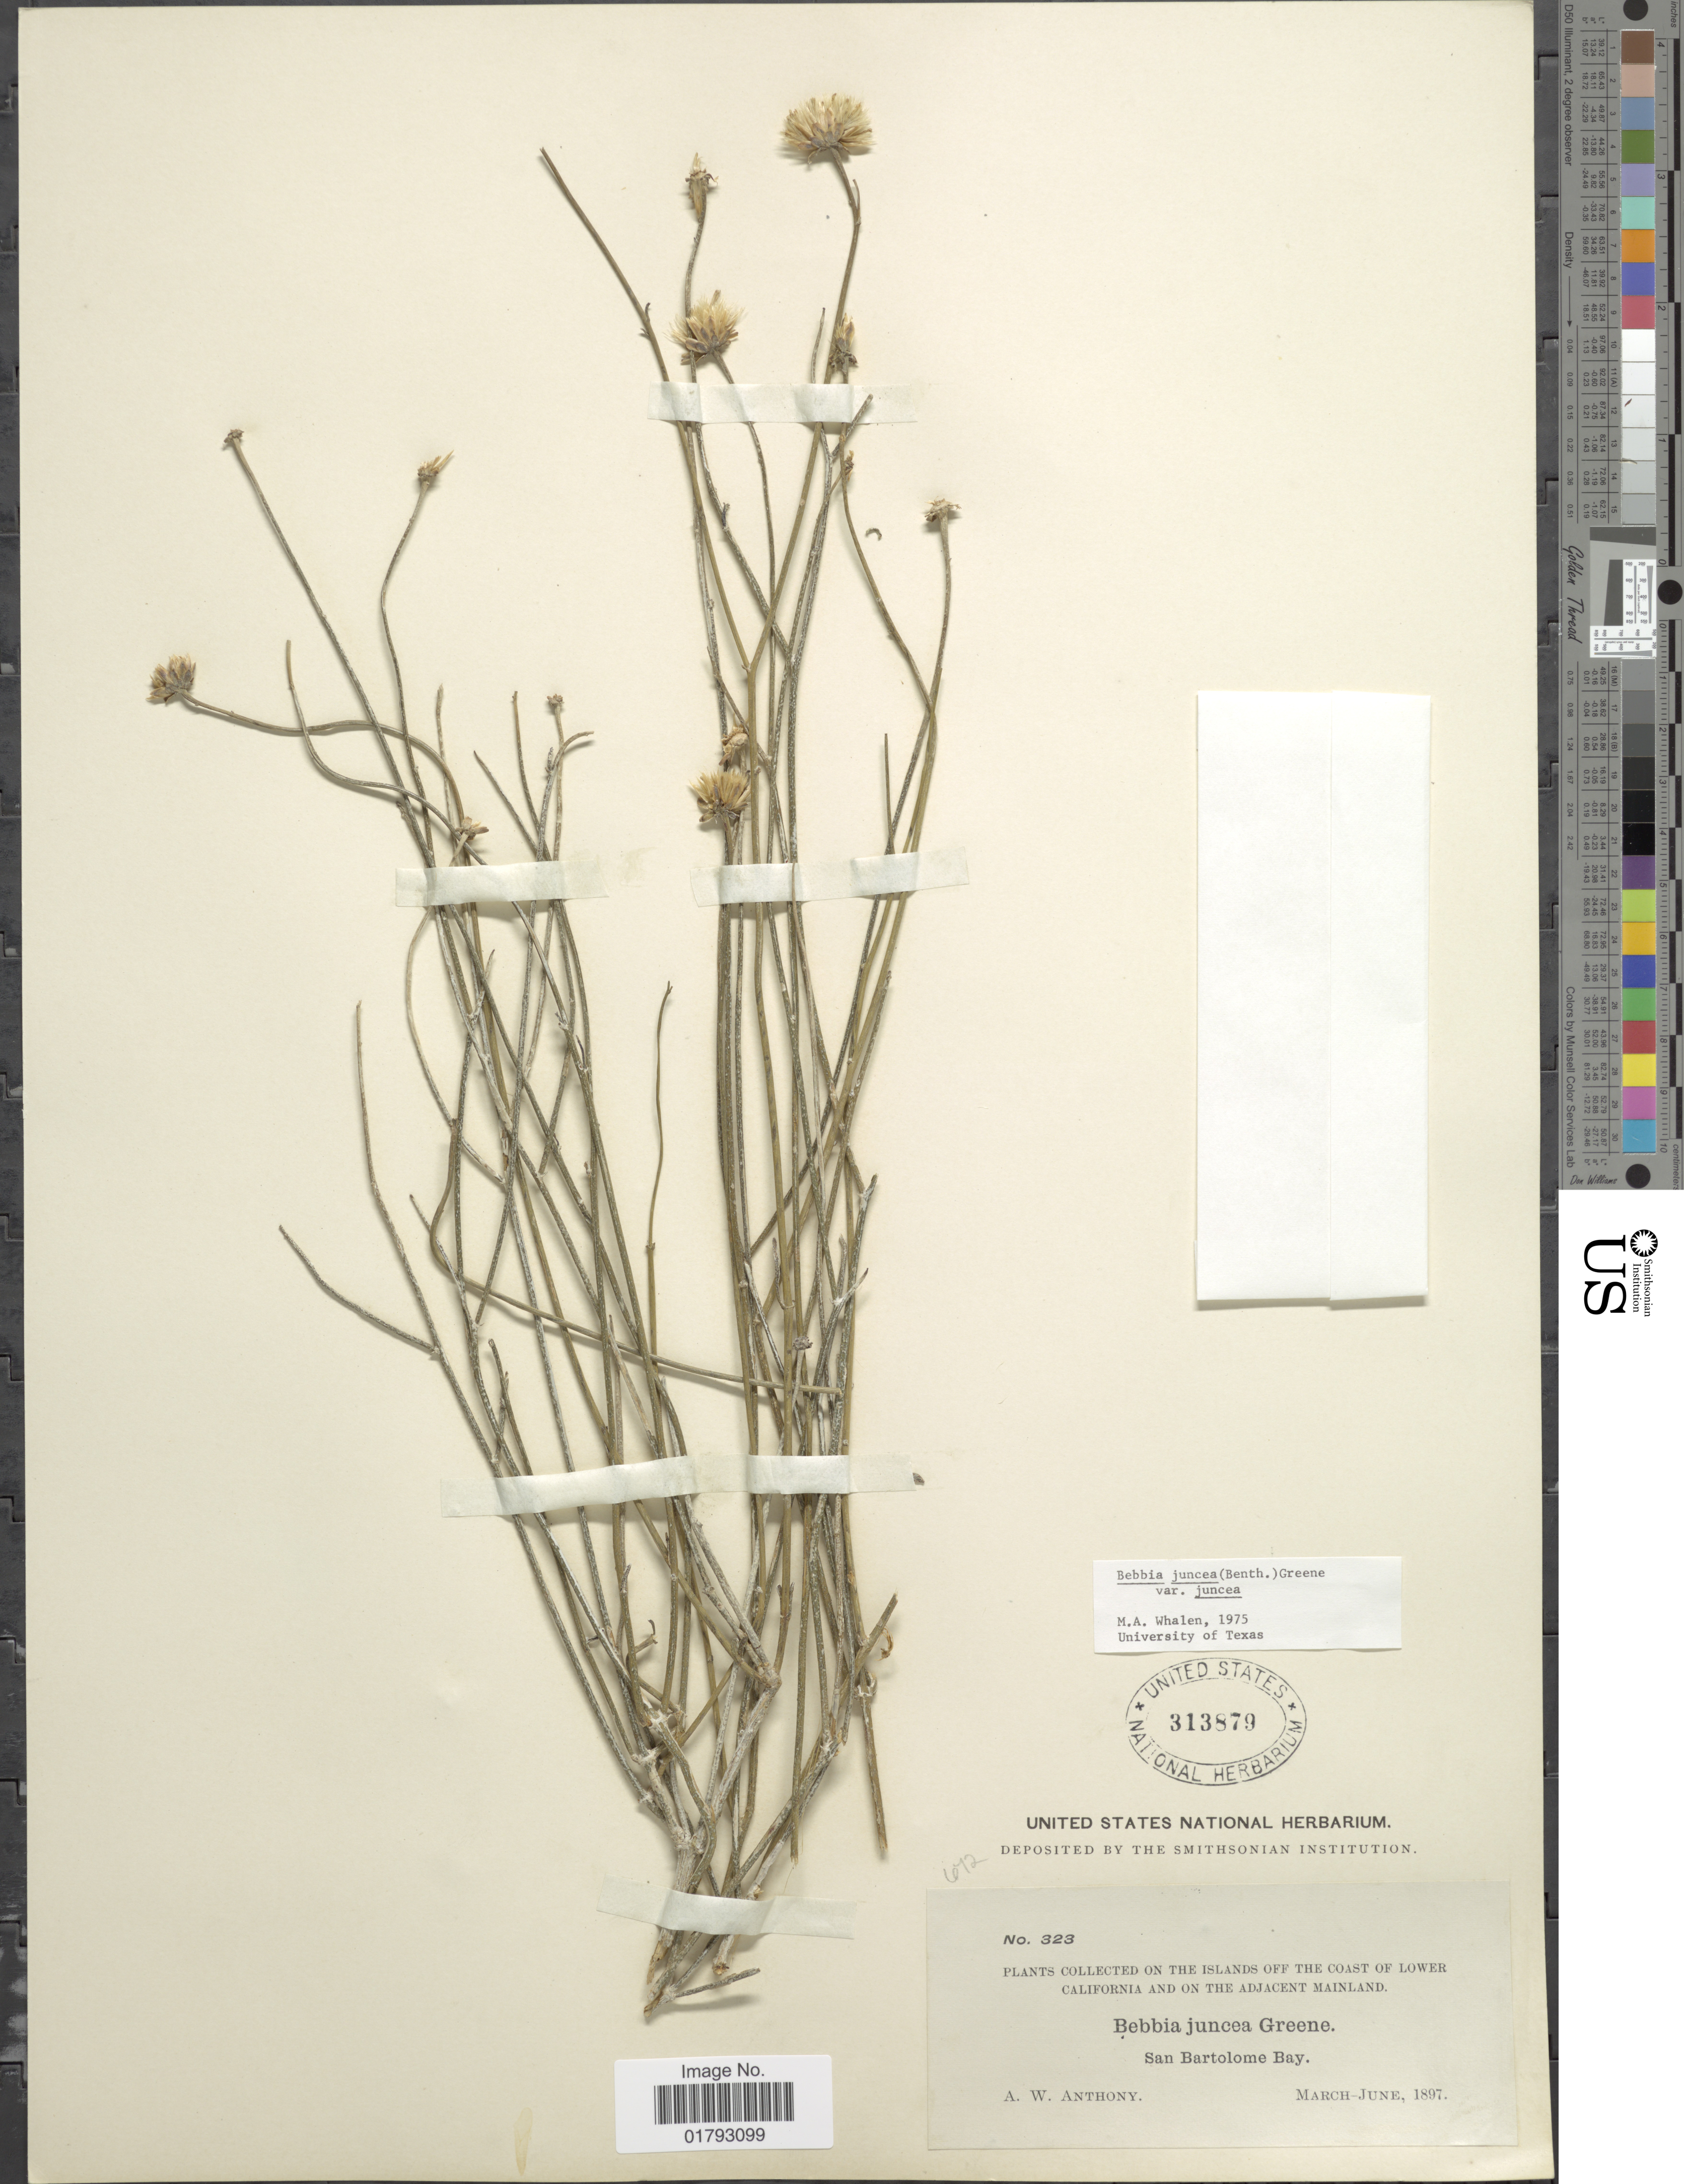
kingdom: Plantae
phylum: Tracheophyta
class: Magnoliopsida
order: Asterales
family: Asteraceae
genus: Bebbia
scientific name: Bebbia juncea var. juncea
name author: (Benth.) Greene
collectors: A. W. Anthony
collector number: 323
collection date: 1897-03/1897-06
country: Mexico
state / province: Baja California Sur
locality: The islands of the coast of Lower California and on the adjacent Mainland, San Bartolome Bay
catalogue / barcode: US 313879